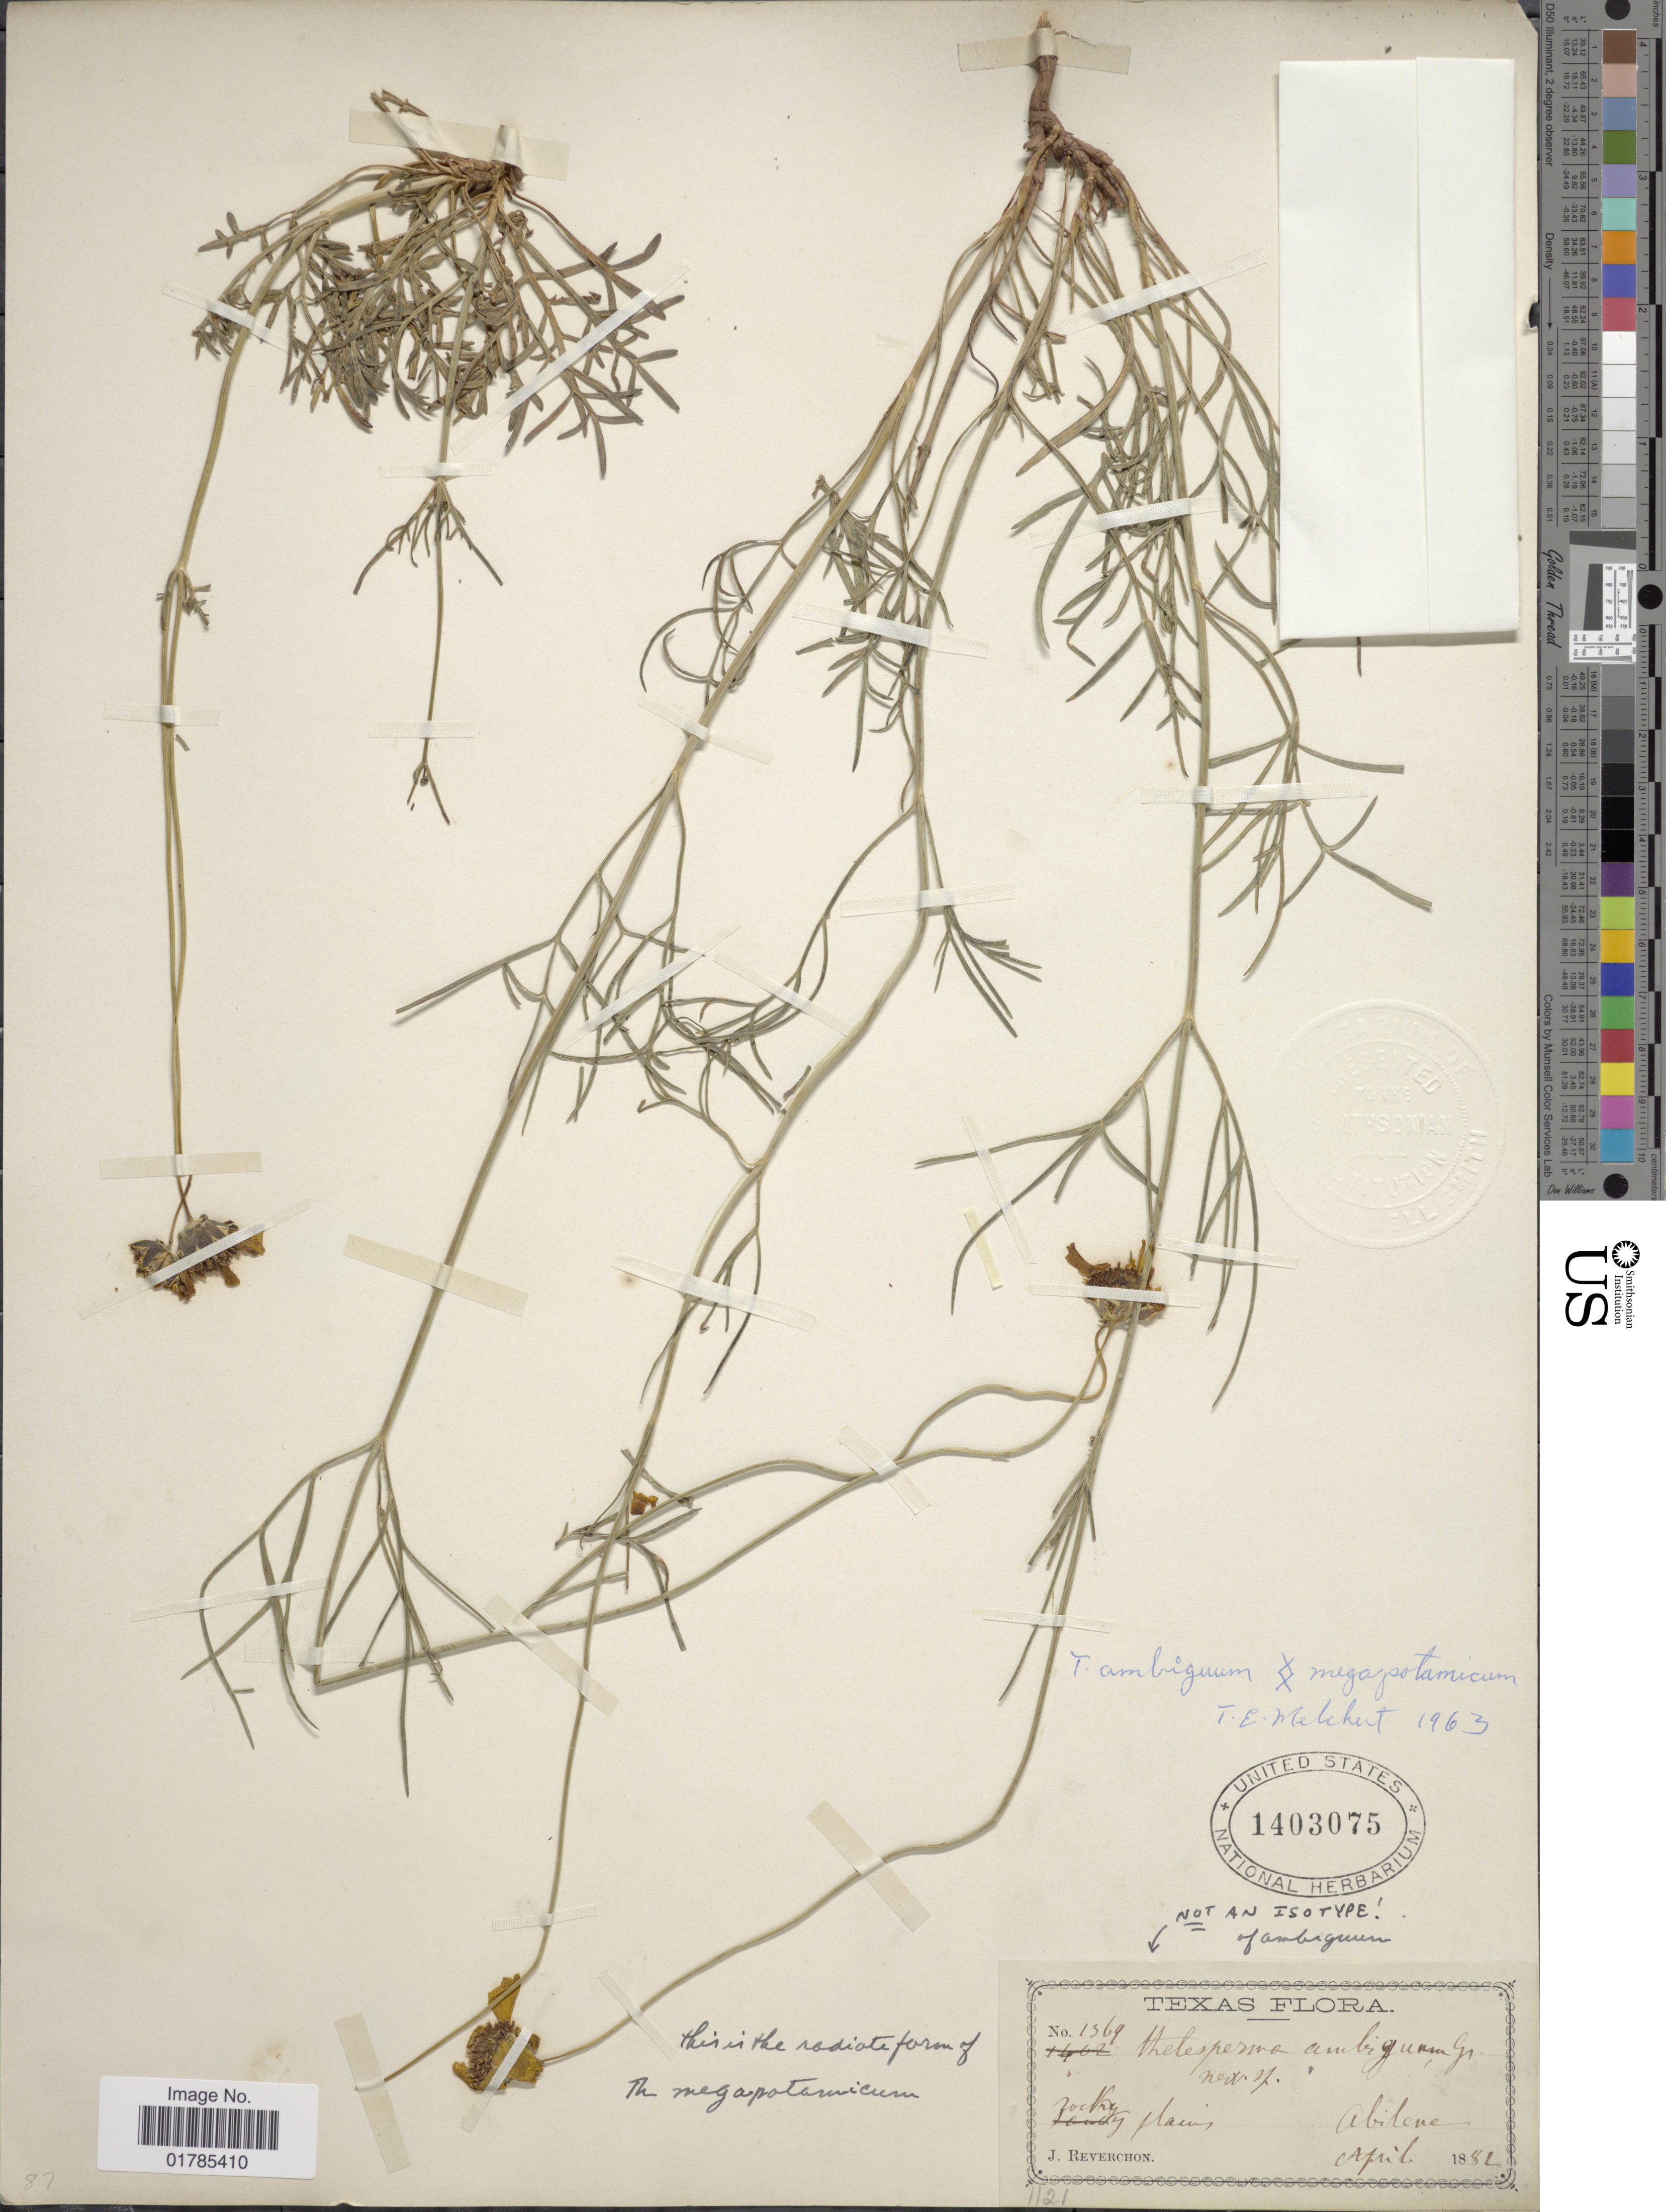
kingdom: Plantae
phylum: Tracheophyta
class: Magnoliopsida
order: Asterales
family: Asteraceae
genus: Thelesperma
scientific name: Thelesperma megapotamicum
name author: (Spreng.) Herter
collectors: J. Reverchon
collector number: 1369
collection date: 1882-04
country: United States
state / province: Texas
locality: Abilene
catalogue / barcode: US 1403075